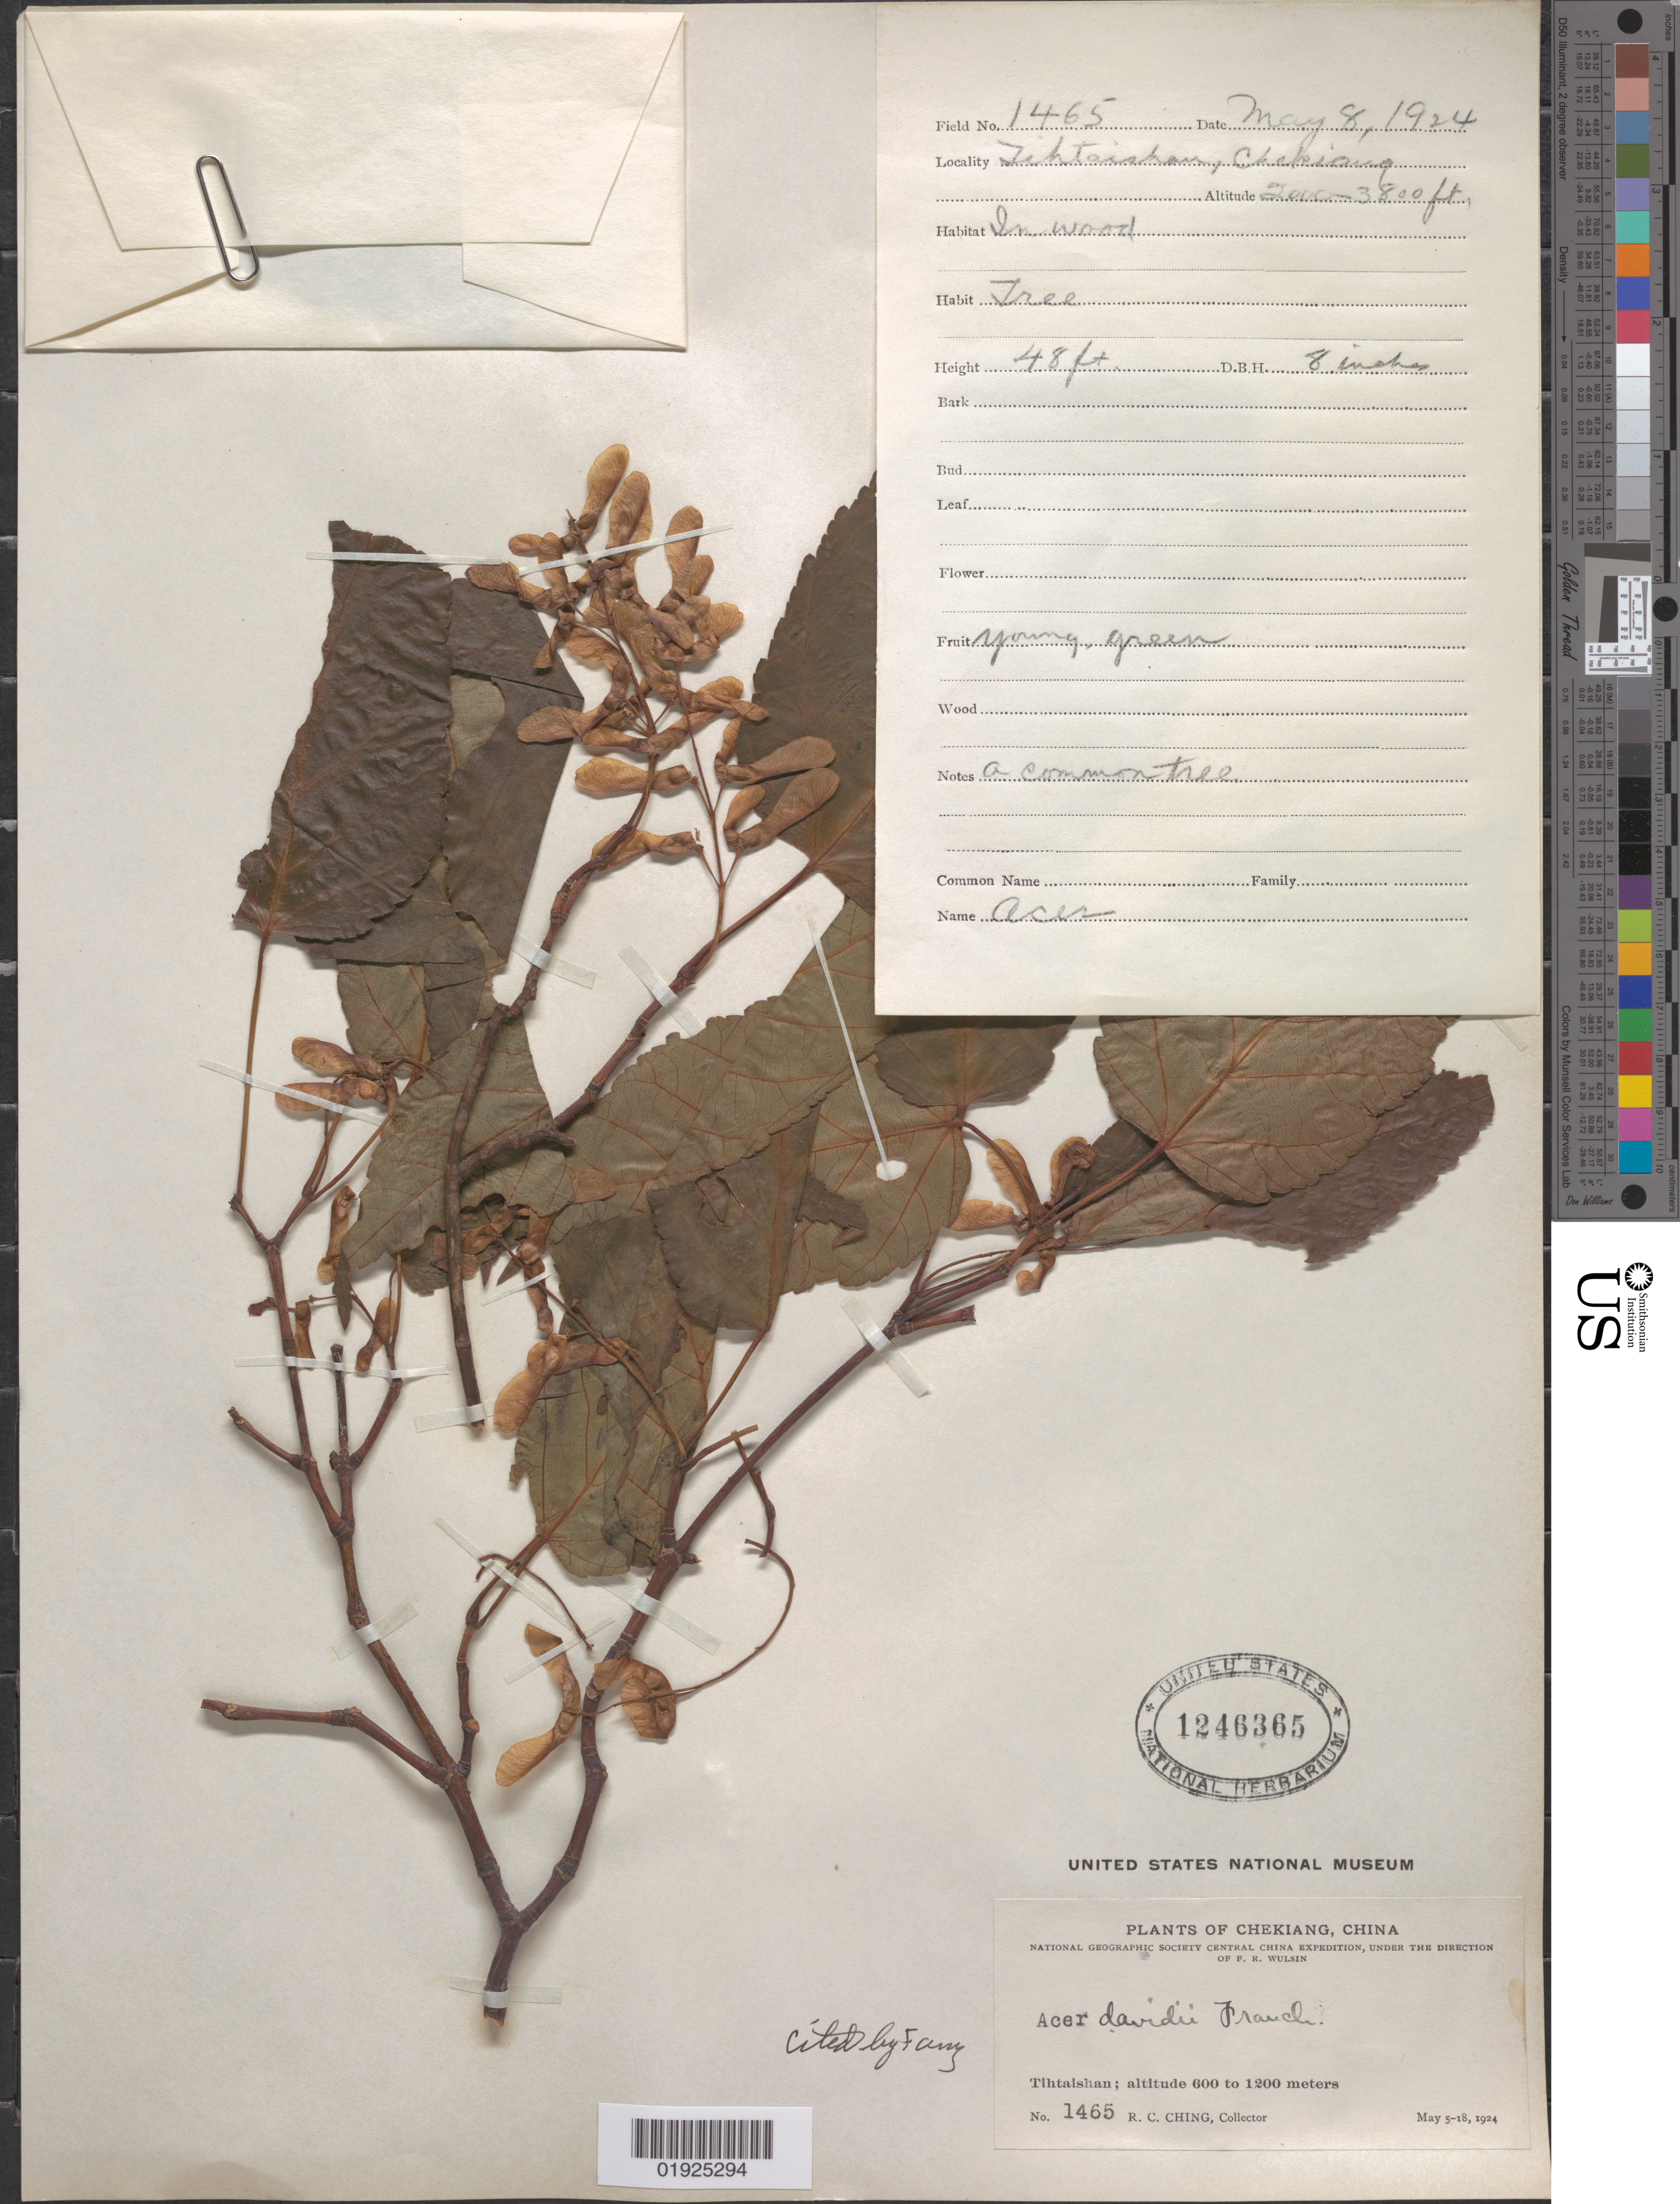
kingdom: Plantae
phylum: Tracheophyta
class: Magnoliopsida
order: Sapindales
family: Sapindaceae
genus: Acer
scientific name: Acer sikkimense subsp. davidii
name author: (Franch.) Wesm.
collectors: R. C. Ching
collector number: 1465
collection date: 1924-05-08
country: China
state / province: Zhejiang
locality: Tihtaishan, Chekiang [Zhejiang]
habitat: In wood. Common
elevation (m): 610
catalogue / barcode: US 1246365